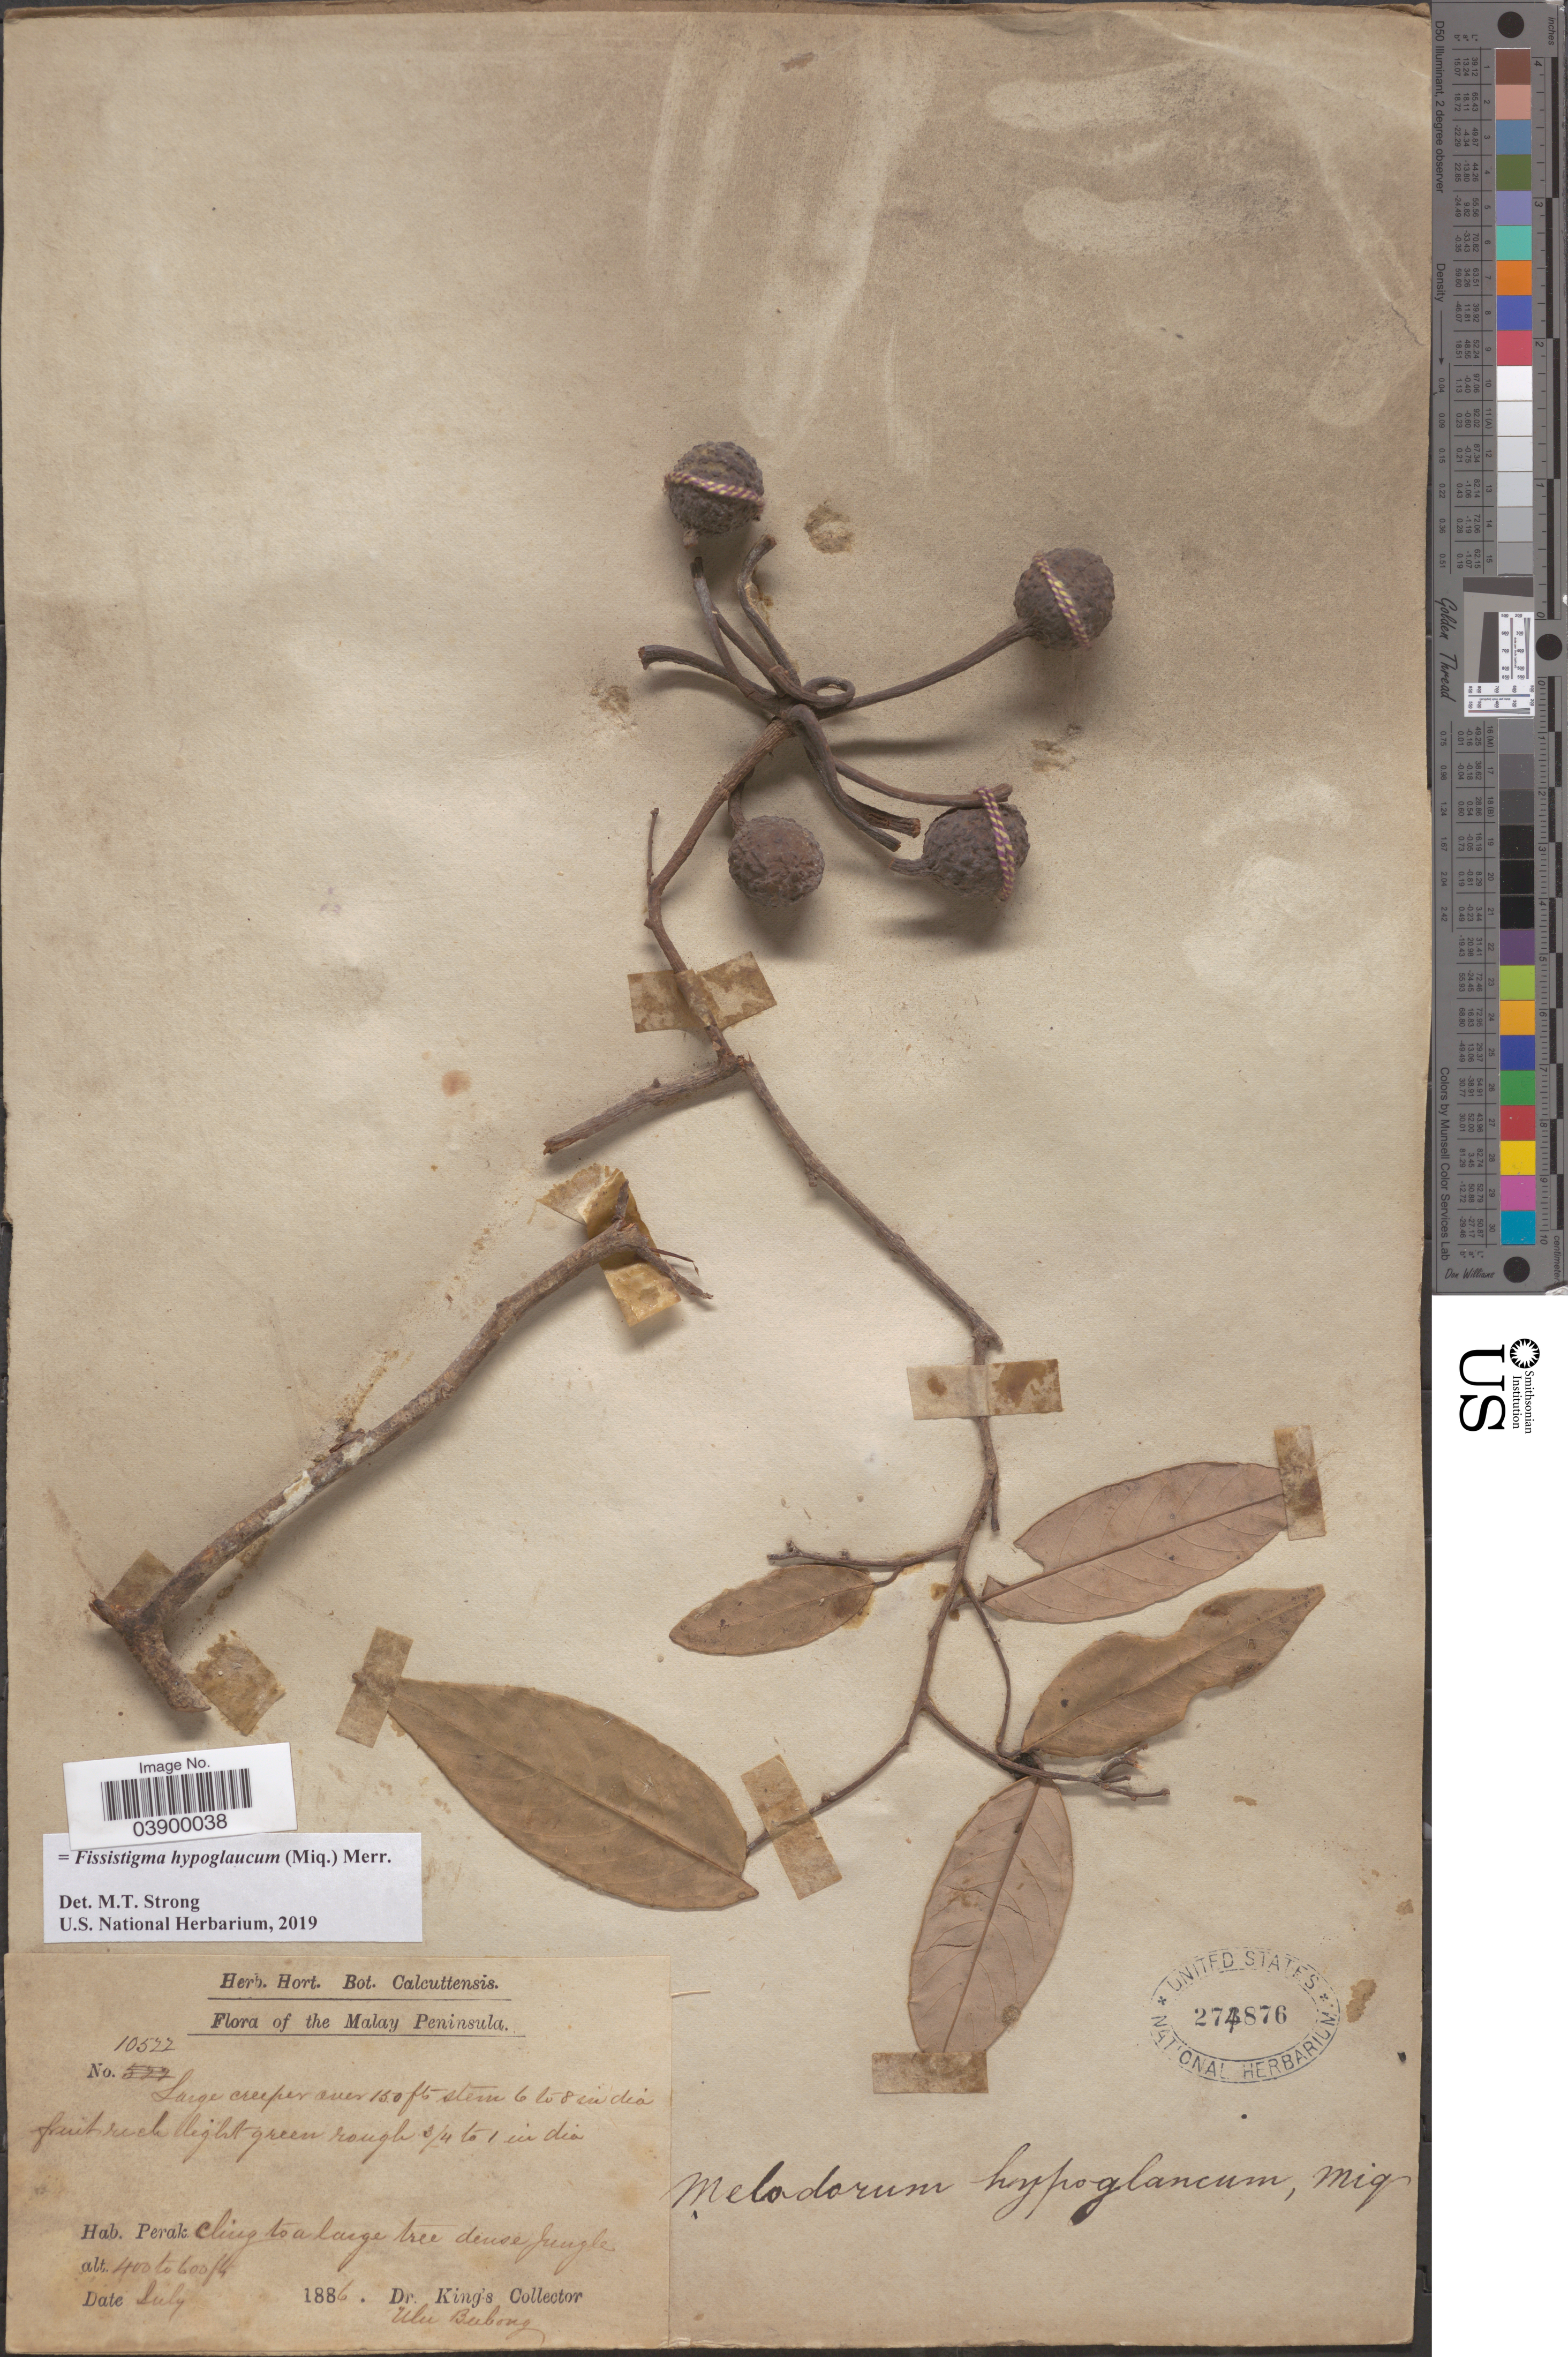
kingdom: Plantae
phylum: Tracheophyta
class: Magnoliopsida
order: Magnoliales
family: Annonaceae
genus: Fissistigma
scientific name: Fissistigma hypoglaucum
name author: (Miq.) Merr.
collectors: Dr. King's collector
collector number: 10522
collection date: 1886-07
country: Malaysia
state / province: Perak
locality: The Malay Peninsula. Ulu Bubong.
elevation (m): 122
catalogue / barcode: US 274876